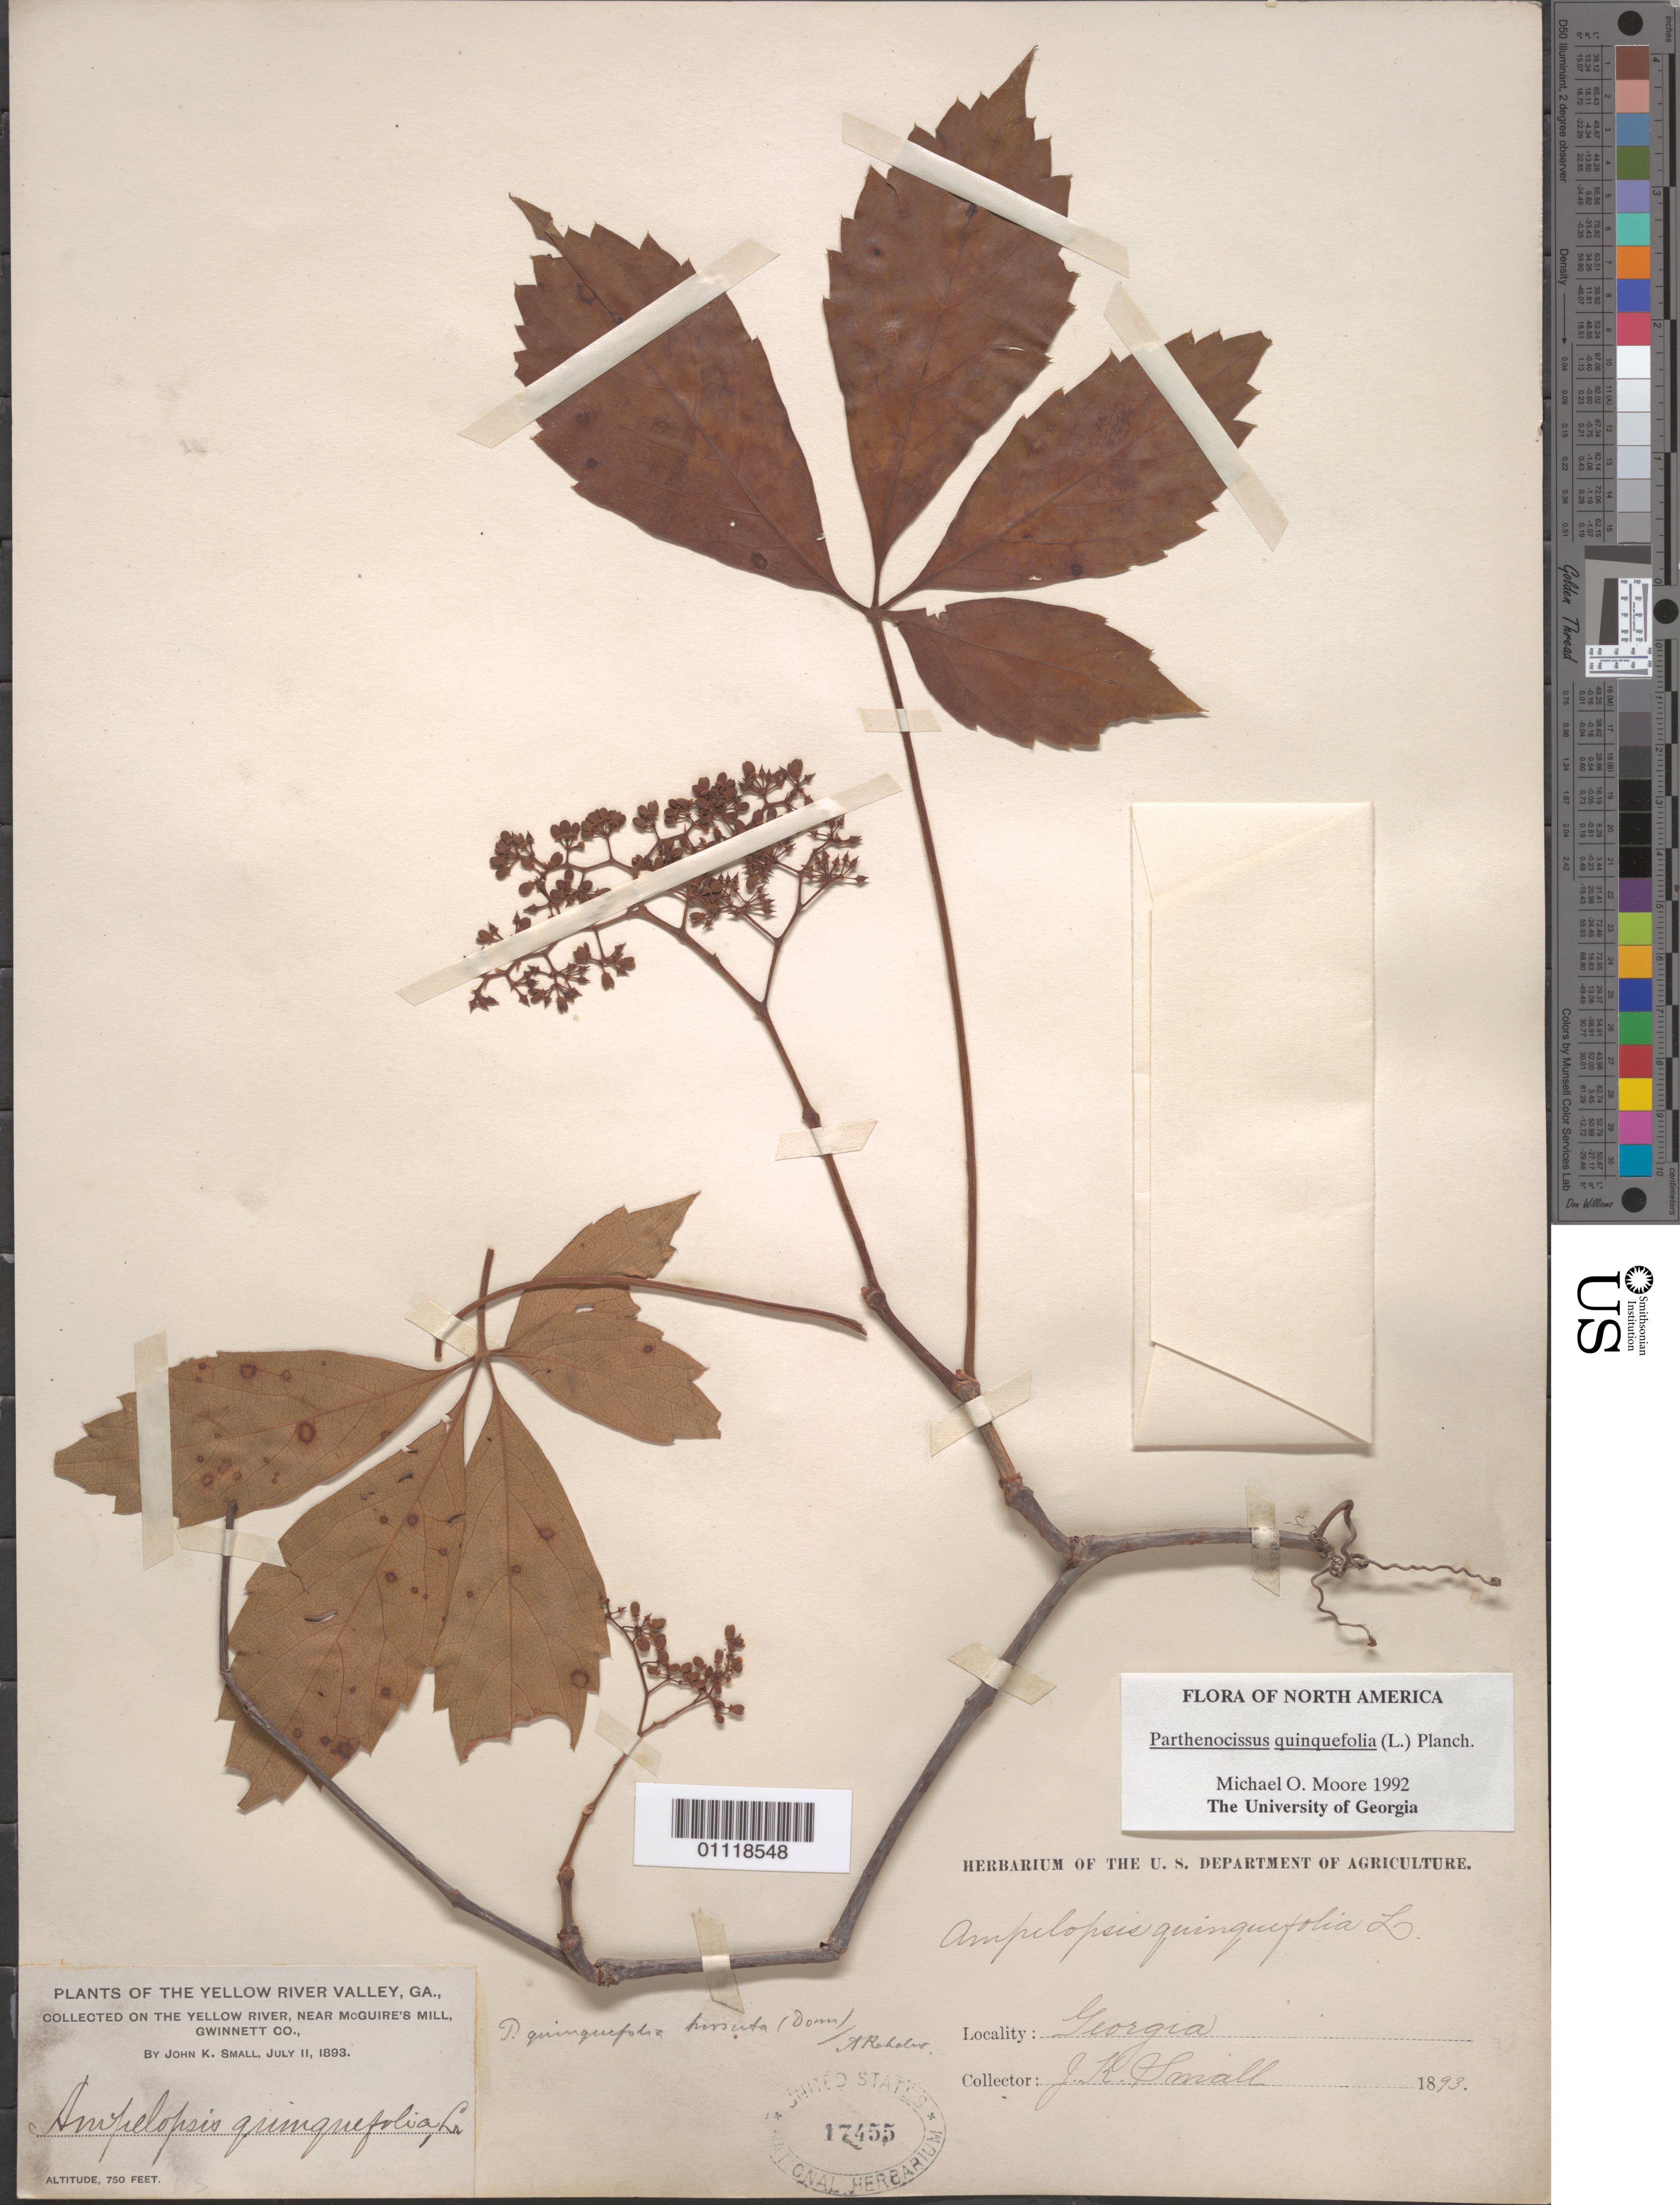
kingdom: Plantae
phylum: Tracheophyta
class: Magnoliopsida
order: Vitales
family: Vitaceae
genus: Parthenocissus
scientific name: Parthenocissus quinquefolia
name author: (L.) Planch.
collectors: J. K. Small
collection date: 1893-07-11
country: United States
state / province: Georgia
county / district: Gwinnett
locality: Yellow River, near McGuire's Mill.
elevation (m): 229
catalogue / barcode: US 17455